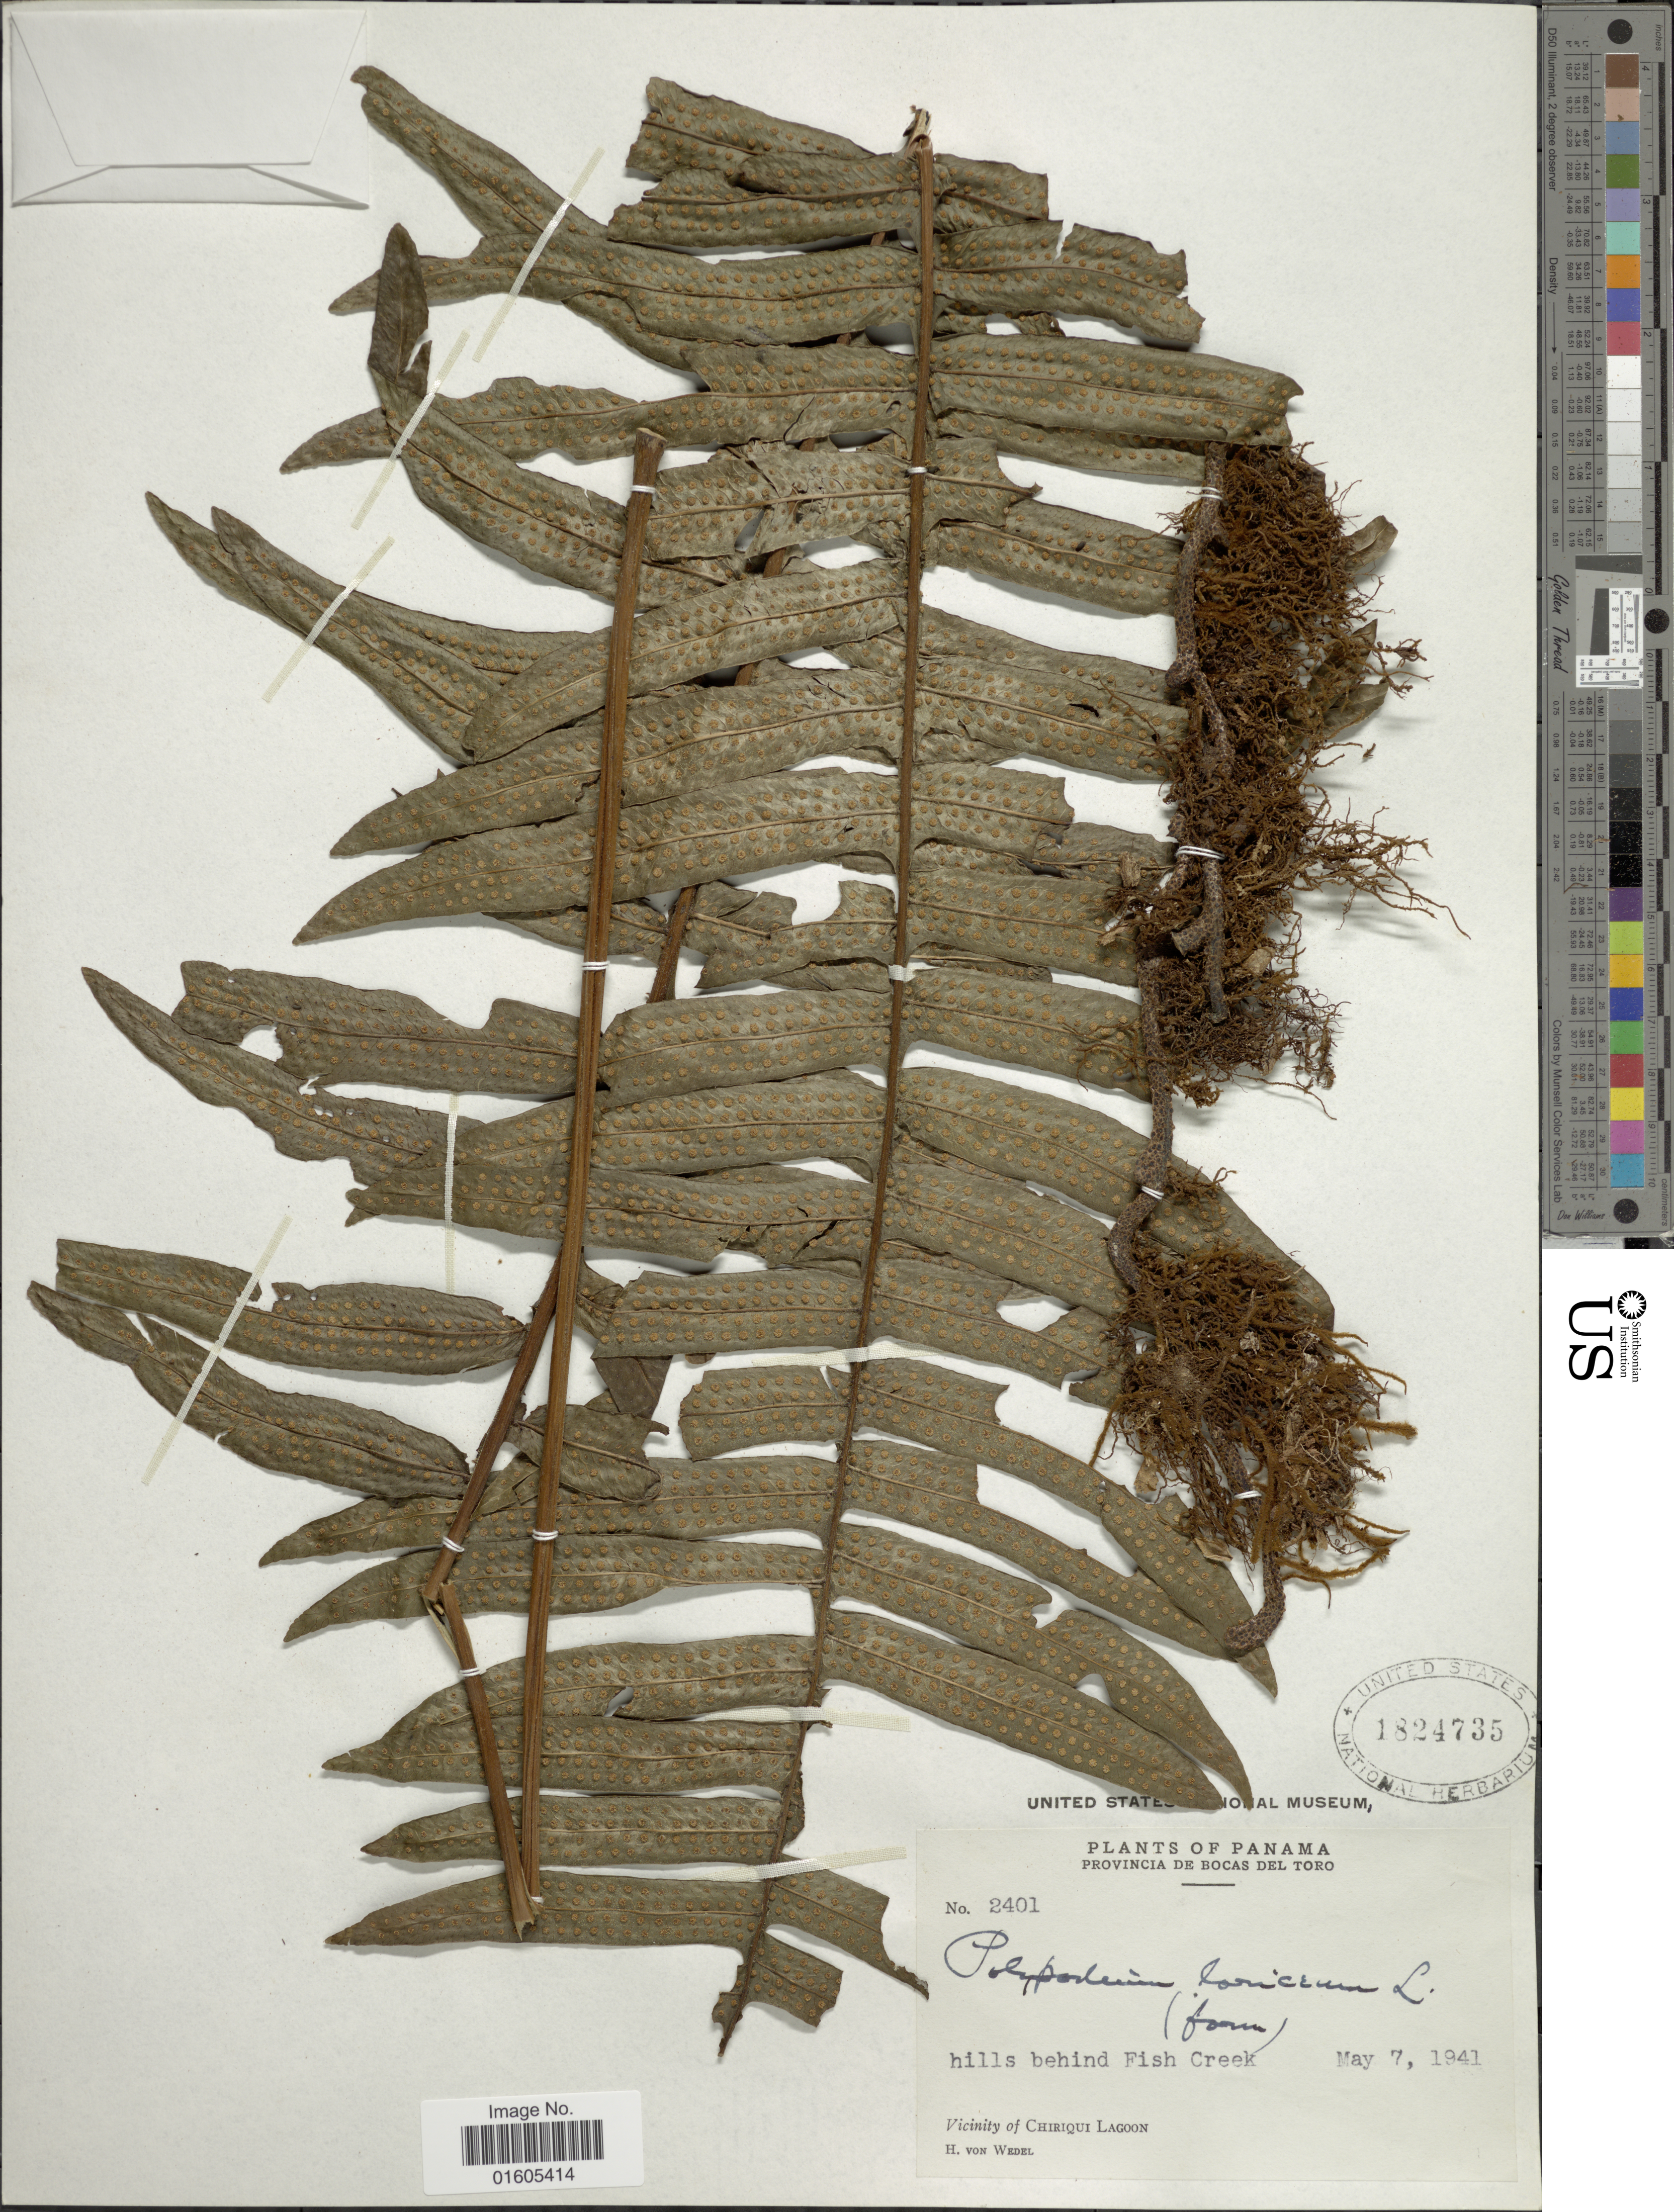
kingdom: Plantae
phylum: Tracheophyta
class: Polypodiopsida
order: Polypodiales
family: Polypodiaceae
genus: Serpocaulon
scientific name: Serpocaulon maritimum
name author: (Hieron.) A.R. Sm.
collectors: H. von Wedel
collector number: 2401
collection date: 1941-05-07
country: Panama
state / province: Bocas del Toro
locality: Hilld behind Fish Creek, Vicinity of Chiriqui Lagoon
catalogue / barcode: US 1824735